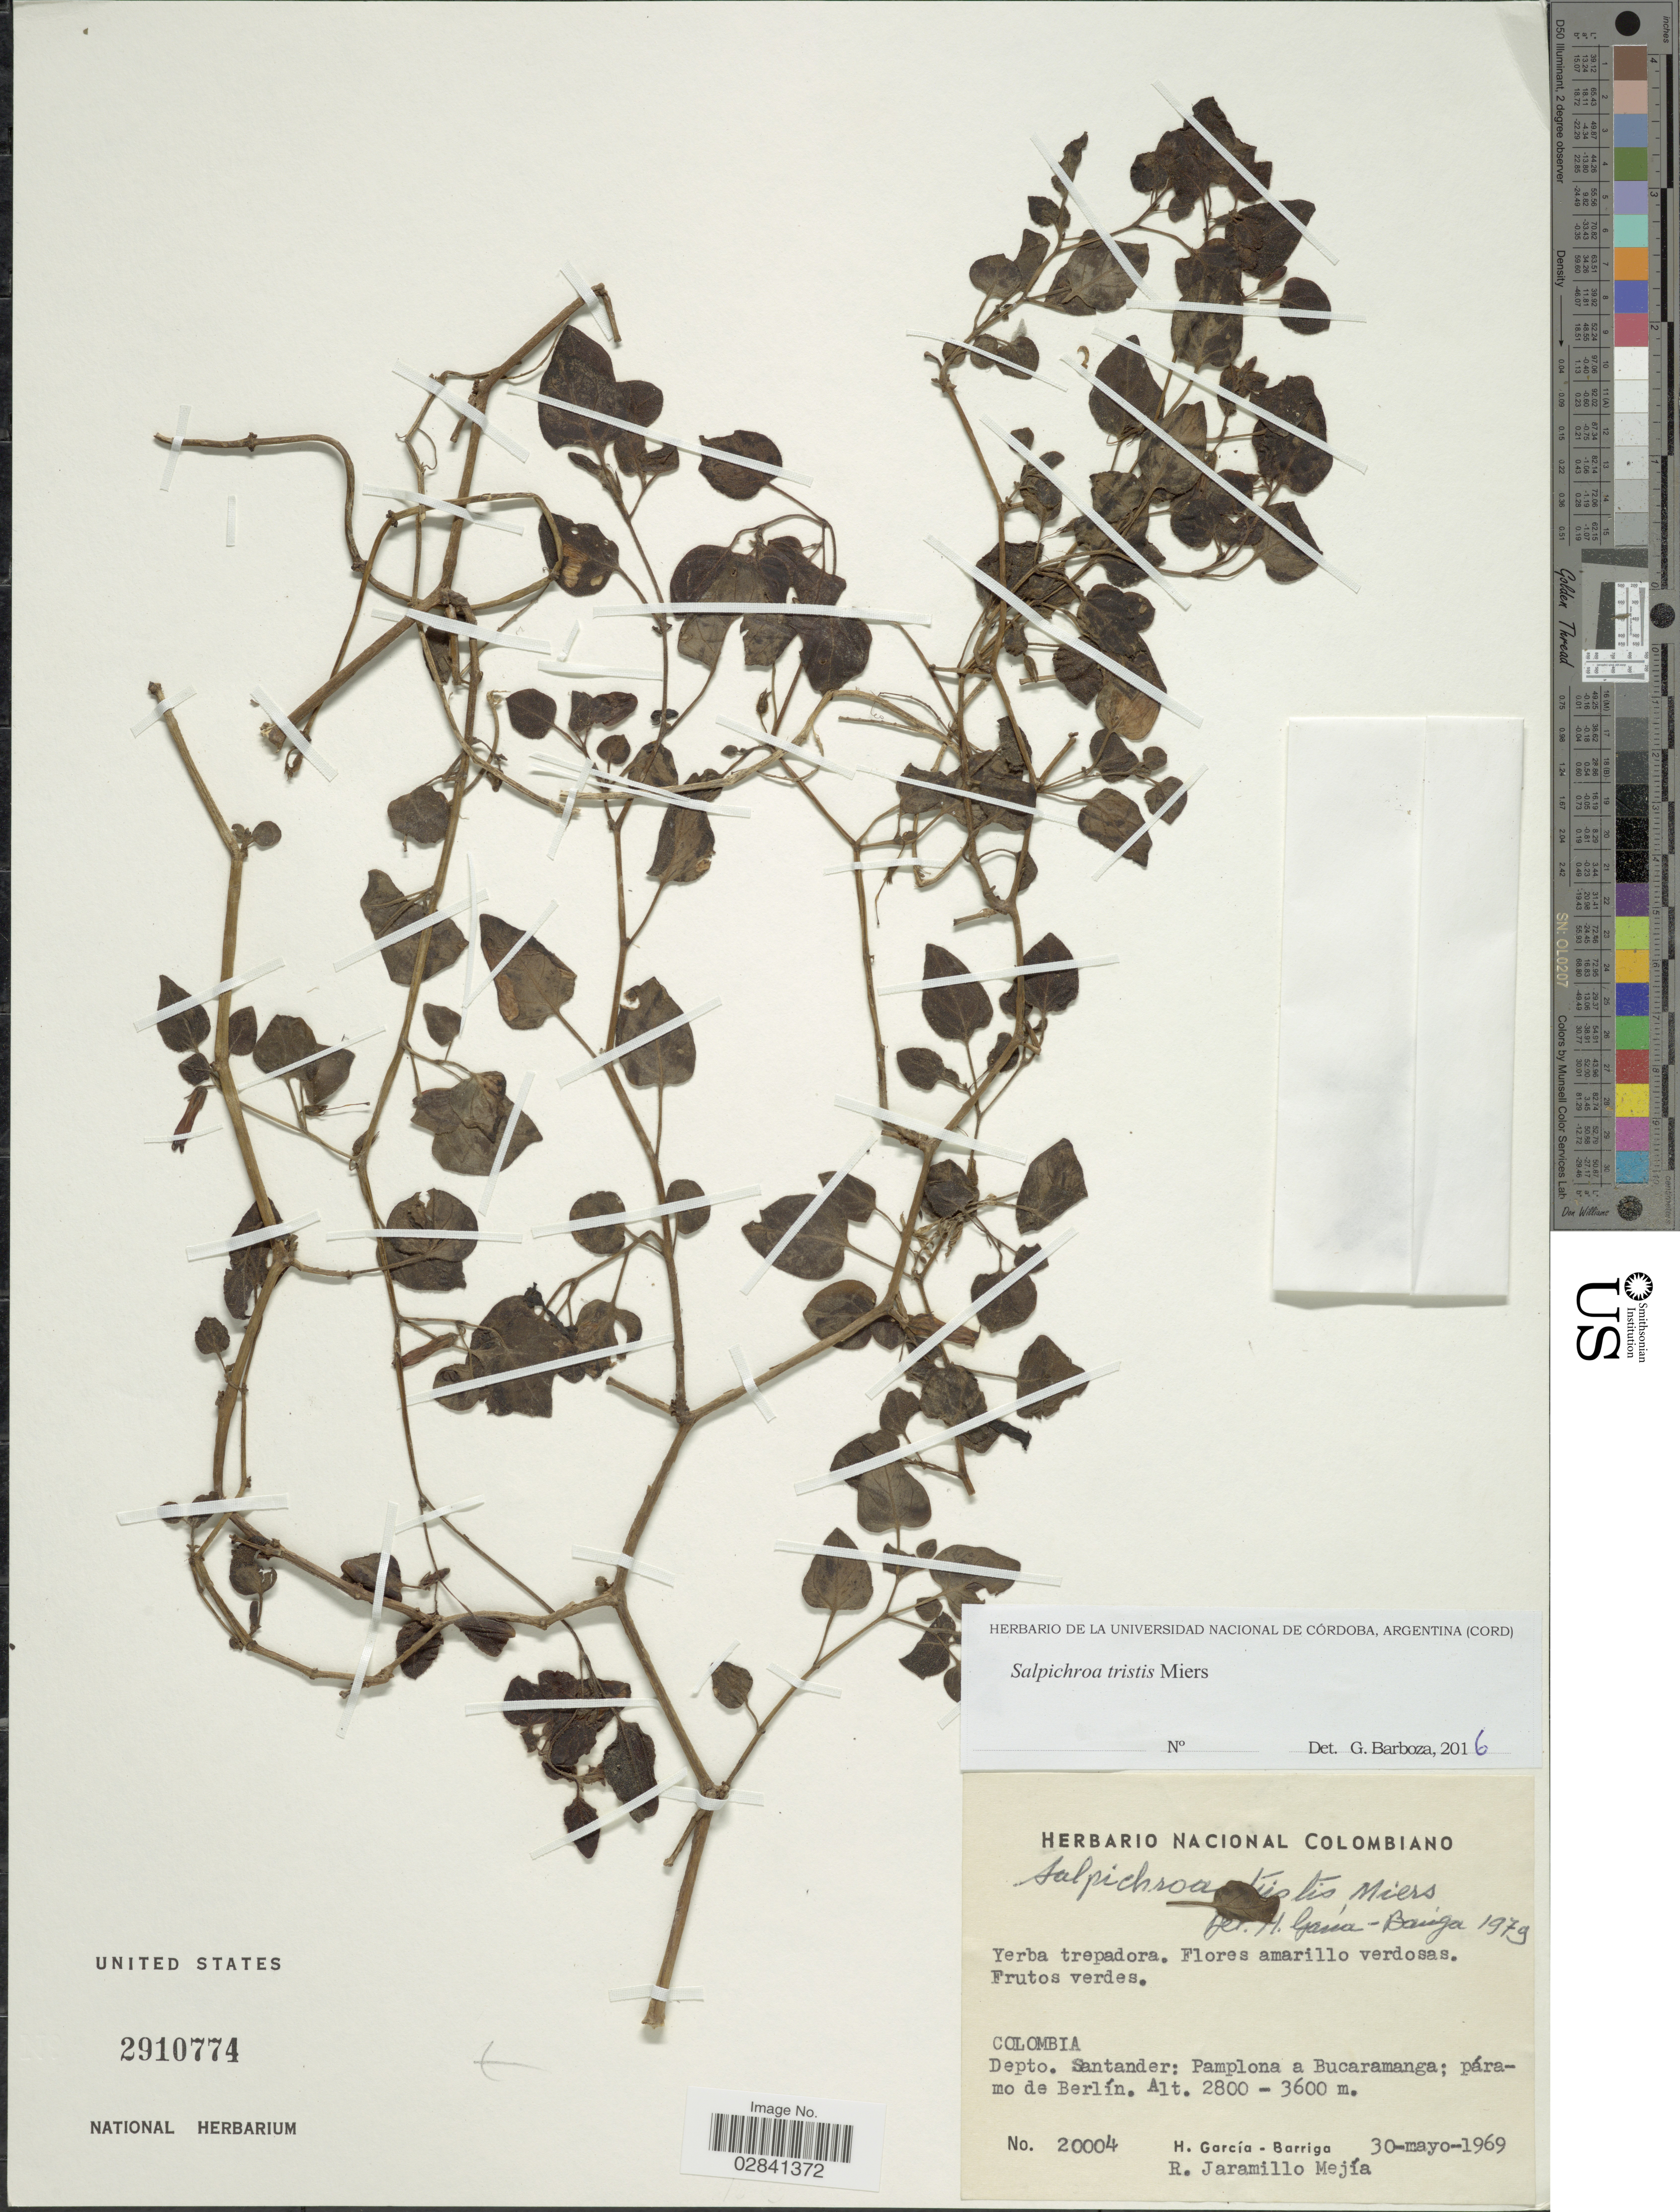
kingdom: Plantae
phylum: Tracheophyta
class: Magnoliopsida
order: Solanales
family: Solanaceae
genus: Salpichroa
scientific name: Salpichroa tristis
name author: Walp.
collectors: H. García Barriga & R. Jaramillo M.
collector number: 20004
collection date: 1969-05-30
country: Colombia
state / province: Santander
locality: Depto. Santander: Pamplona a Bucaramanga; páramo de Berlín.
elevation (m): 2800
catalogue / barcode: US 2910774